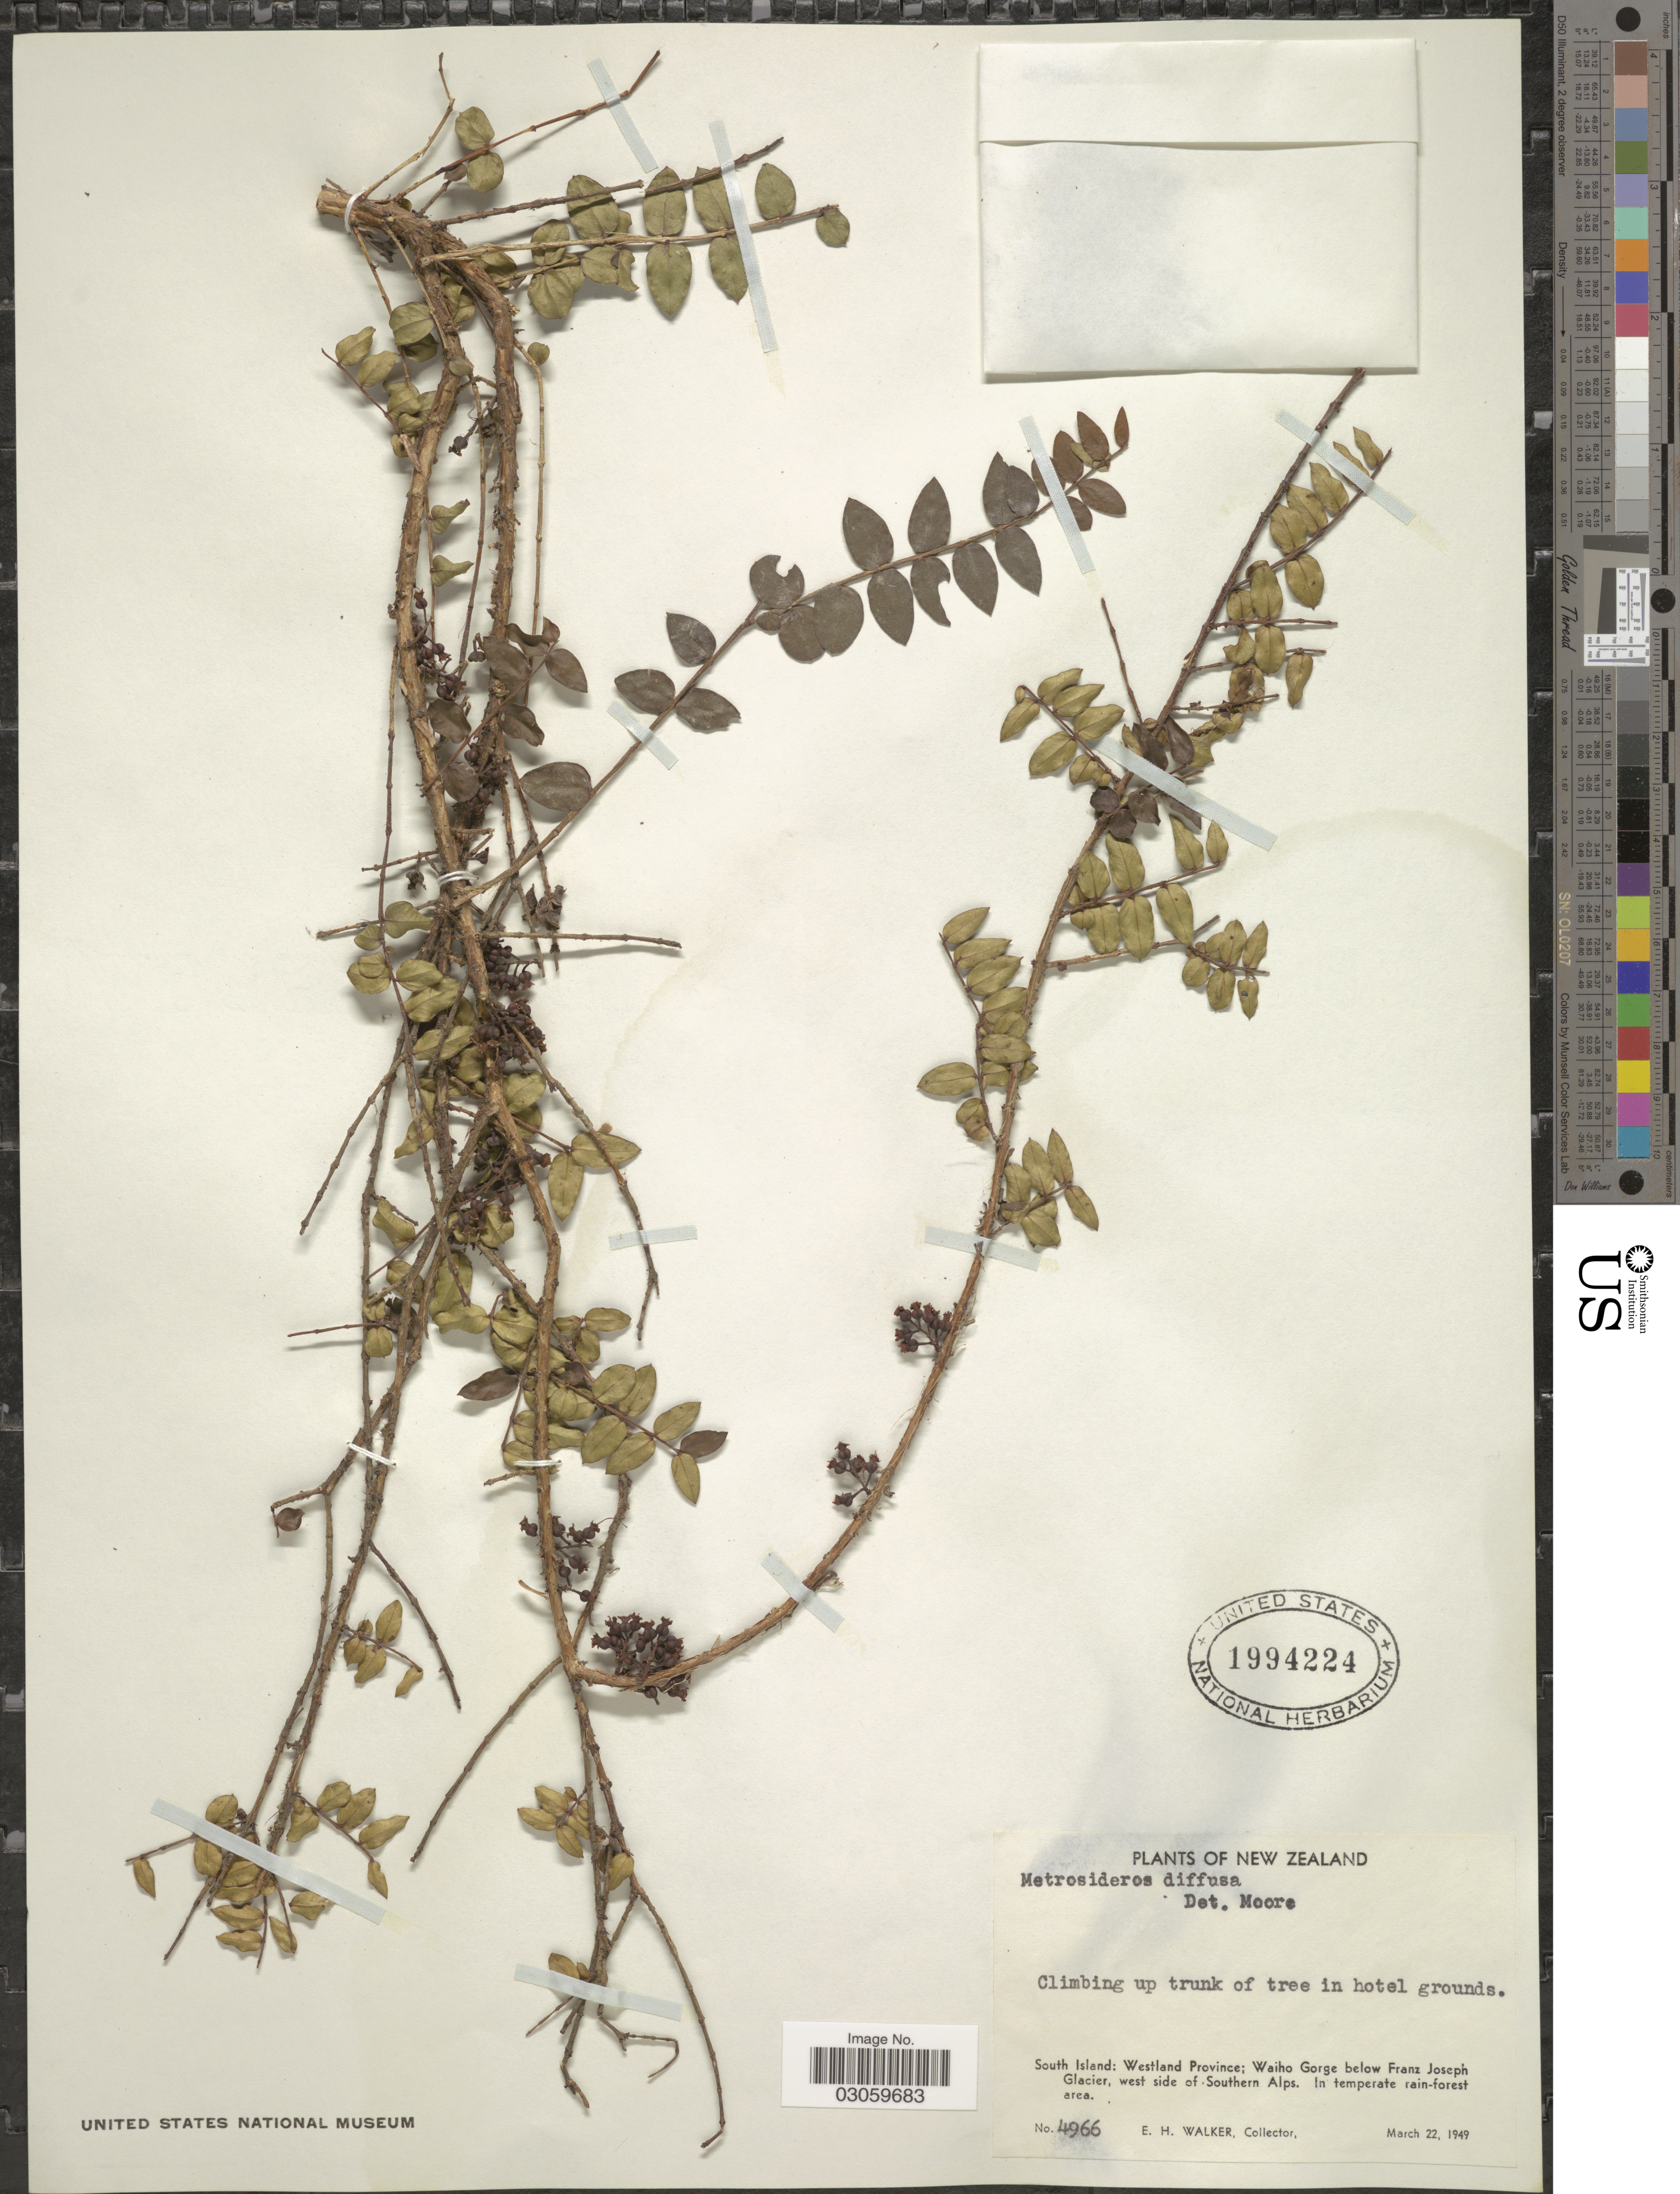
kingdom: Plantae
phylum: Tracheophyta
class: Magnoliopsida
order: Myrtales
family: Myrtaceae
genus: Metrosideros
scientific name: Metrosideros diffusa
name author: (G. Forst.) Sm.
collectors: E. H. Walker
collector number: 4966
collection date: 1949-03-22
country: New Zealand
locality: South Island: Westland Province; Waiho Gorge below Franz Joseph Glacier, west side of Southern Alps.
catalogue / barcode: US 1994224